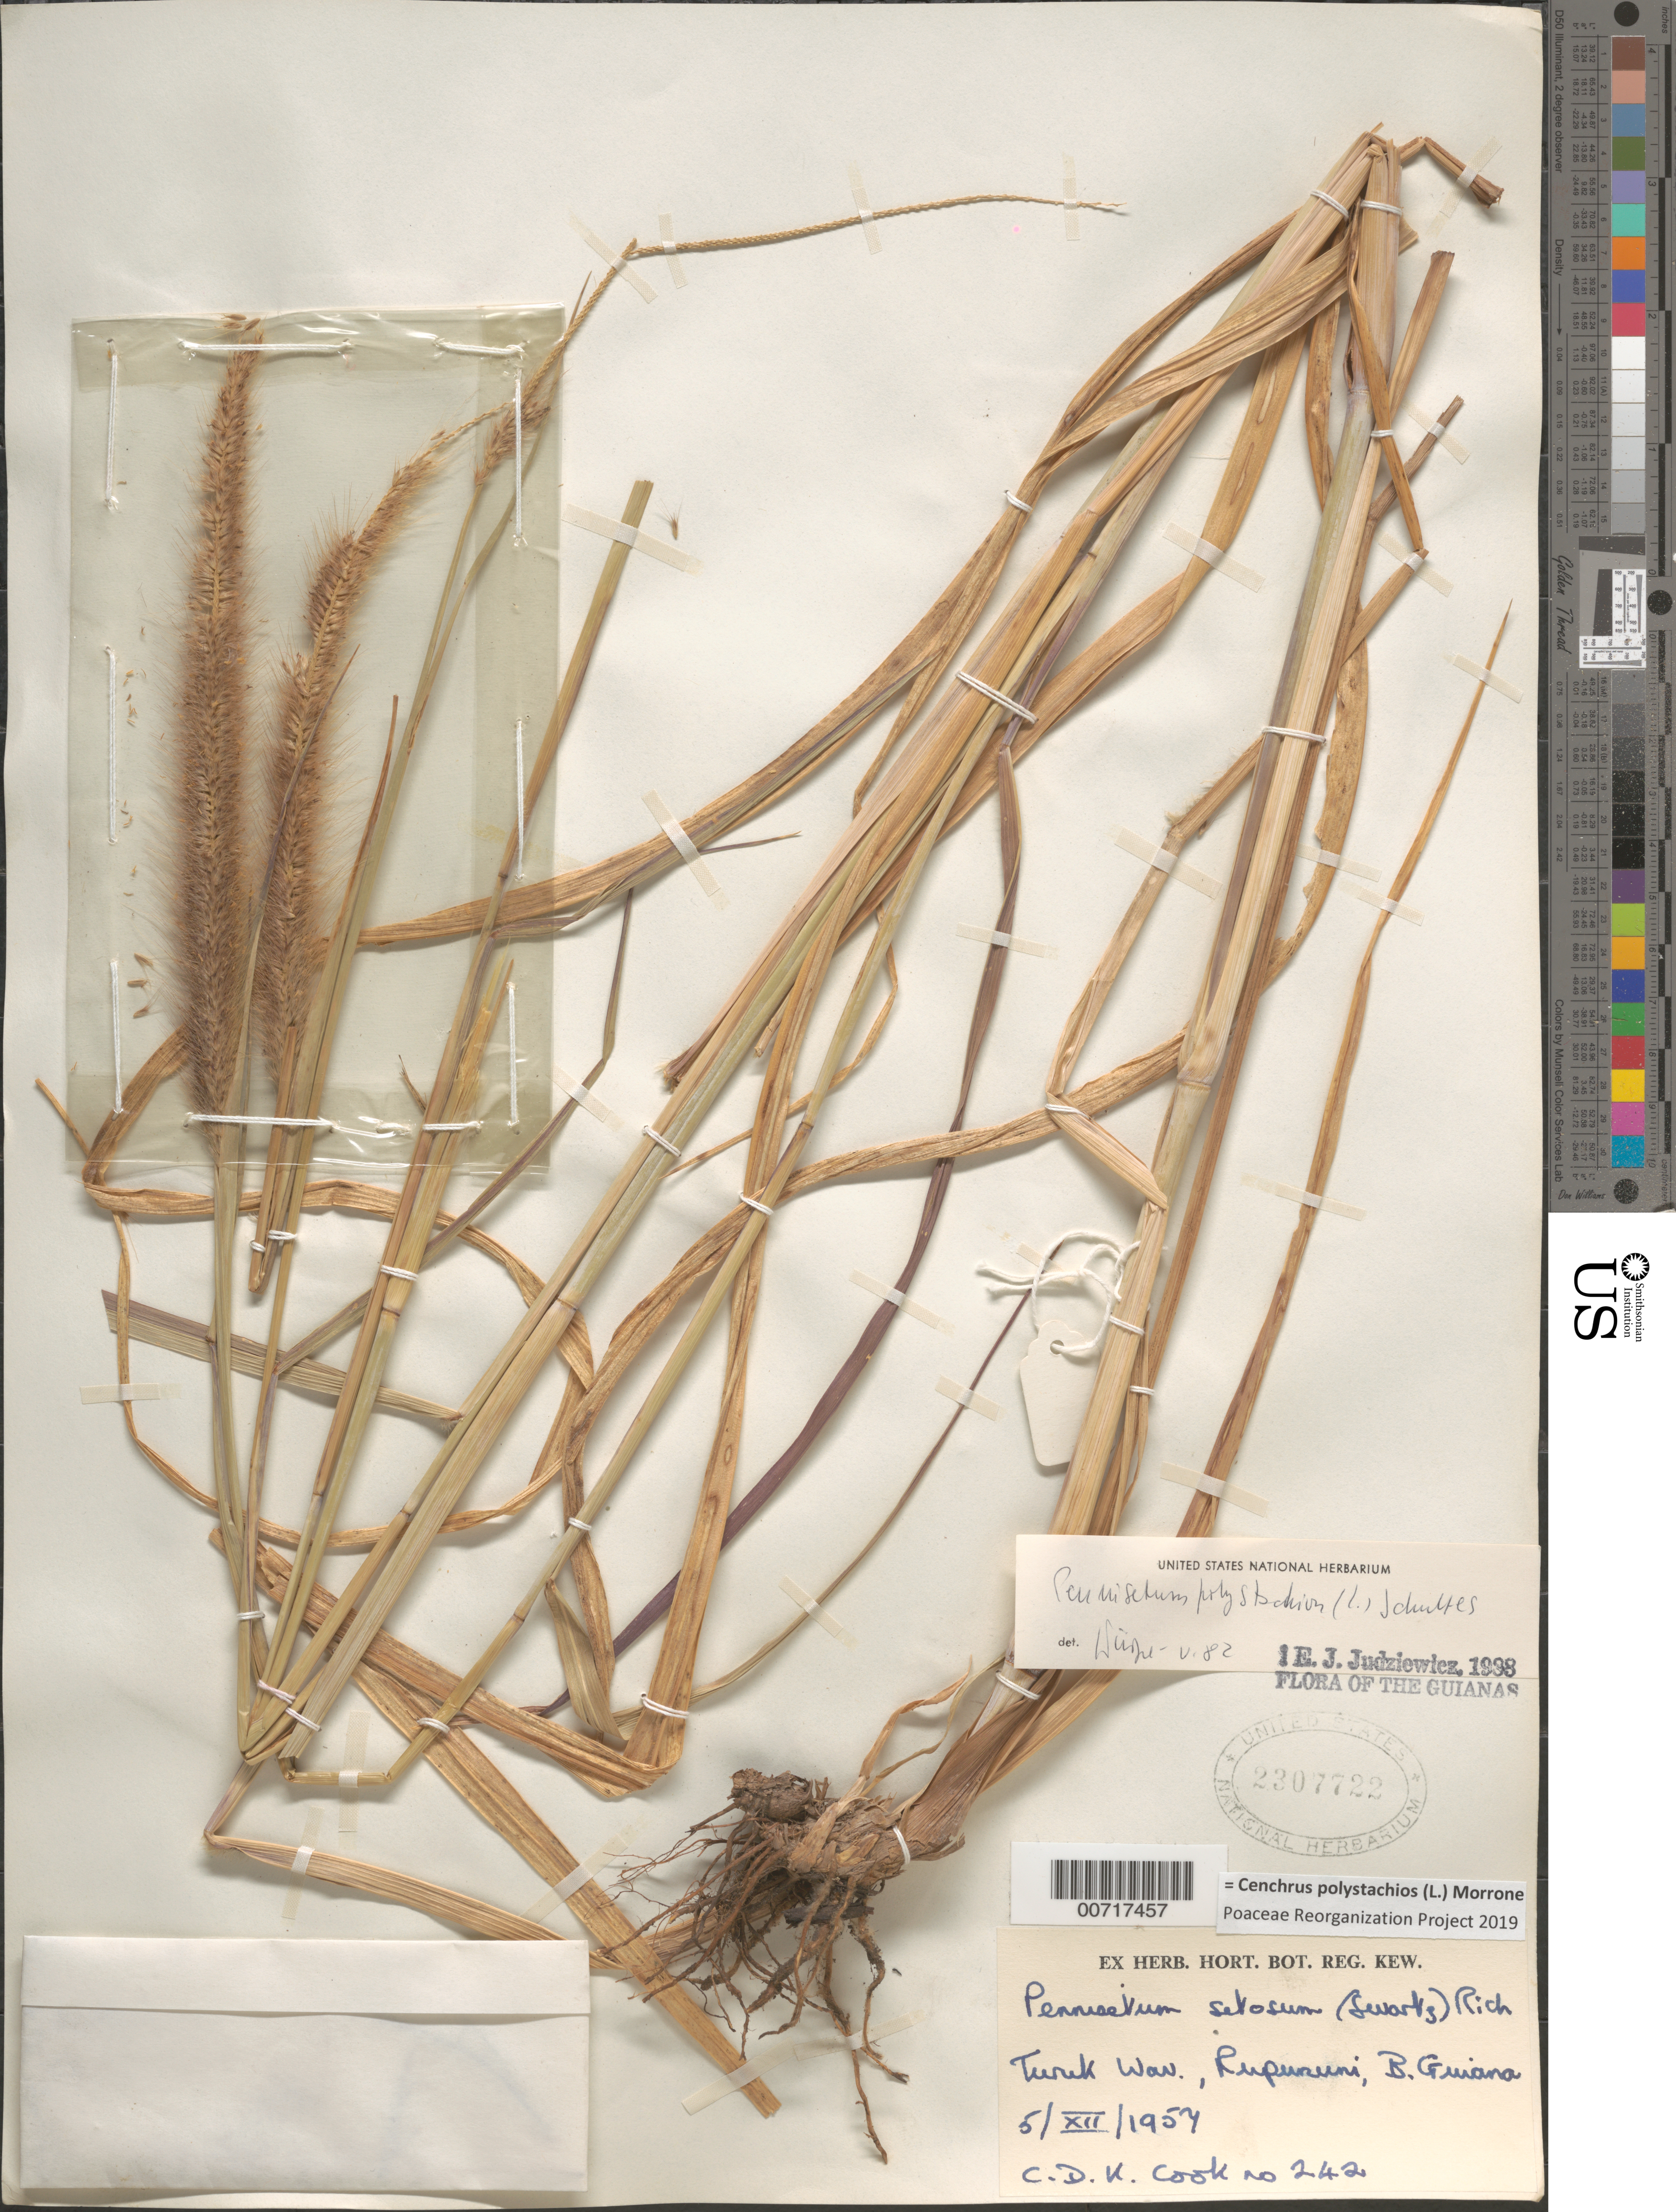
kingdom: Plantae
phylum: Tracheophyta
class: Liliopsida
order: Poales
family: Poaceae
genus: Cenchrus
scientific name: Cenchrus polystachios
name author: (L.) Morrone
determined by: Poaceae Reorganization Project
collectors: C. D. K. Cook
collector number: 242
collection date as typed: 5-Dec-54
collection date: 1954-12-05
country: Guyana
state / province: U. Takutu-U. Essequibo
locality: Turukwau, Rupununi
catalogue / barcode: US 2307722